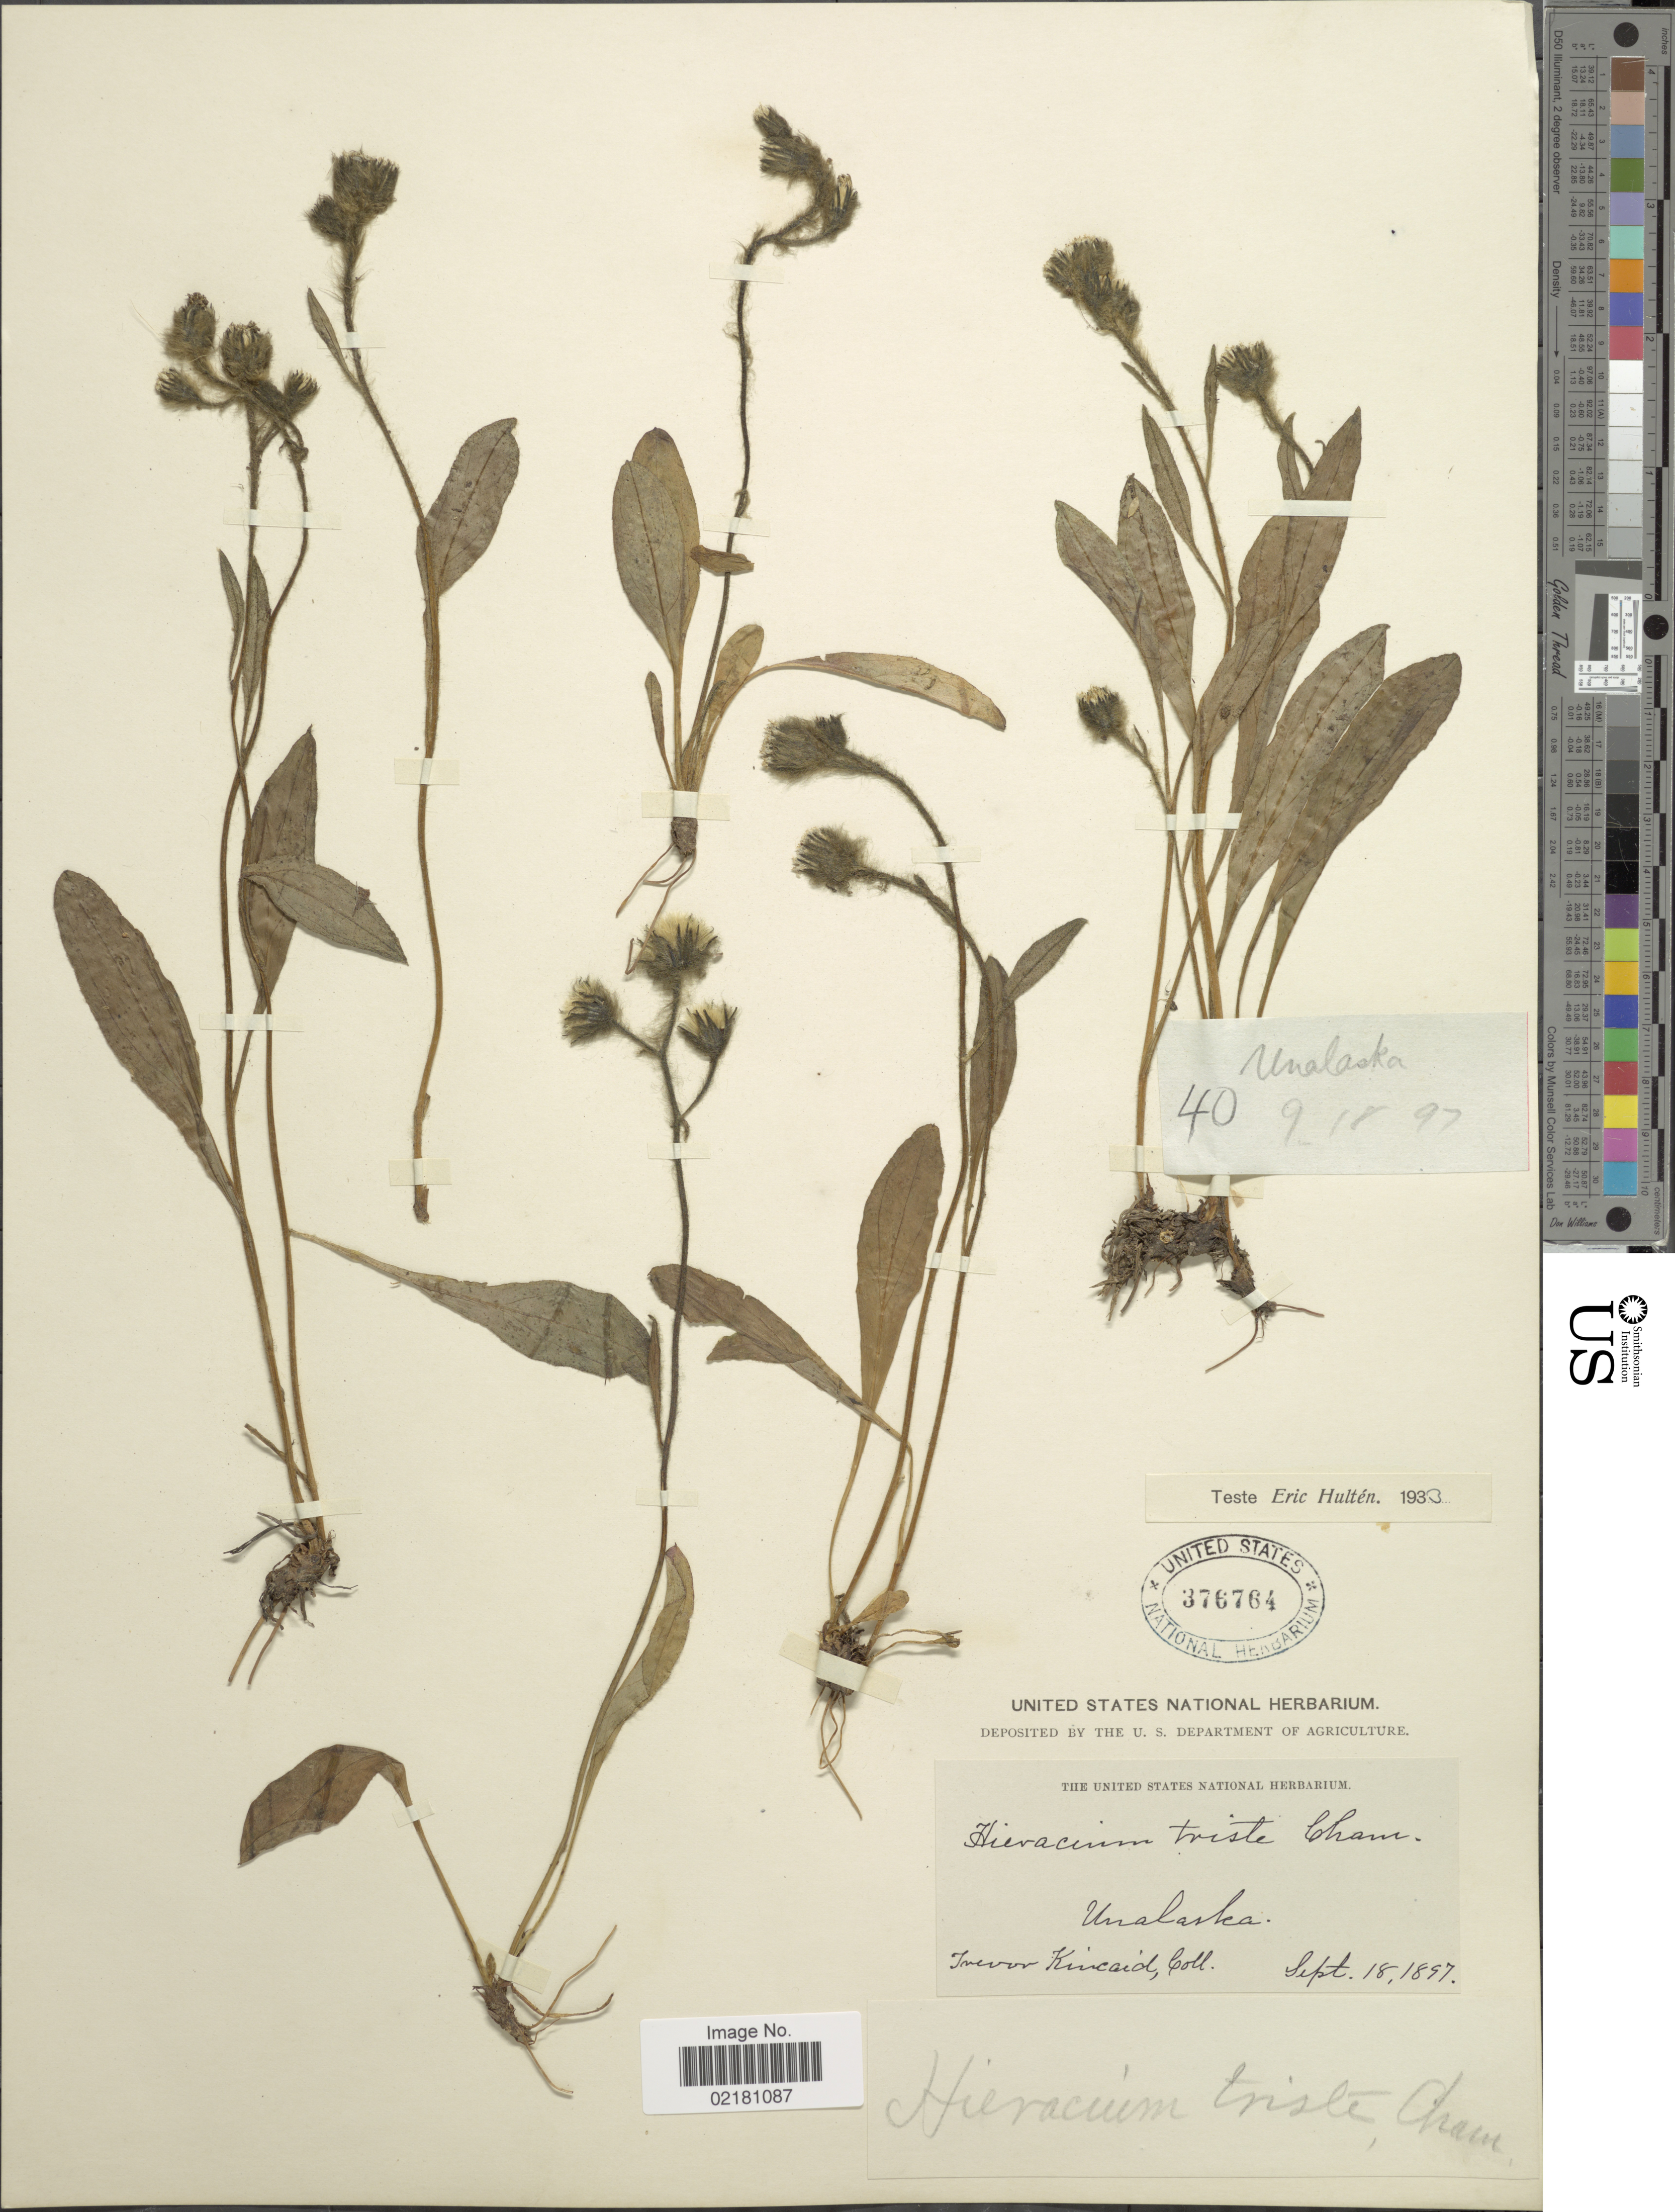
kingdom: Plantae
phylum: Tracheophyta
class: Magnoliopsida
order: Asterales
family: Asteraceae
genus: Hieracium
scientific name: Hieracium triste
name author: Willd. ex Spreng.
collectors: T. C. Kincaid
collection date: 1897-09-18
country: United States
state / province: Alaska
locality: Unalaska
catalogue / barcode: US 376764